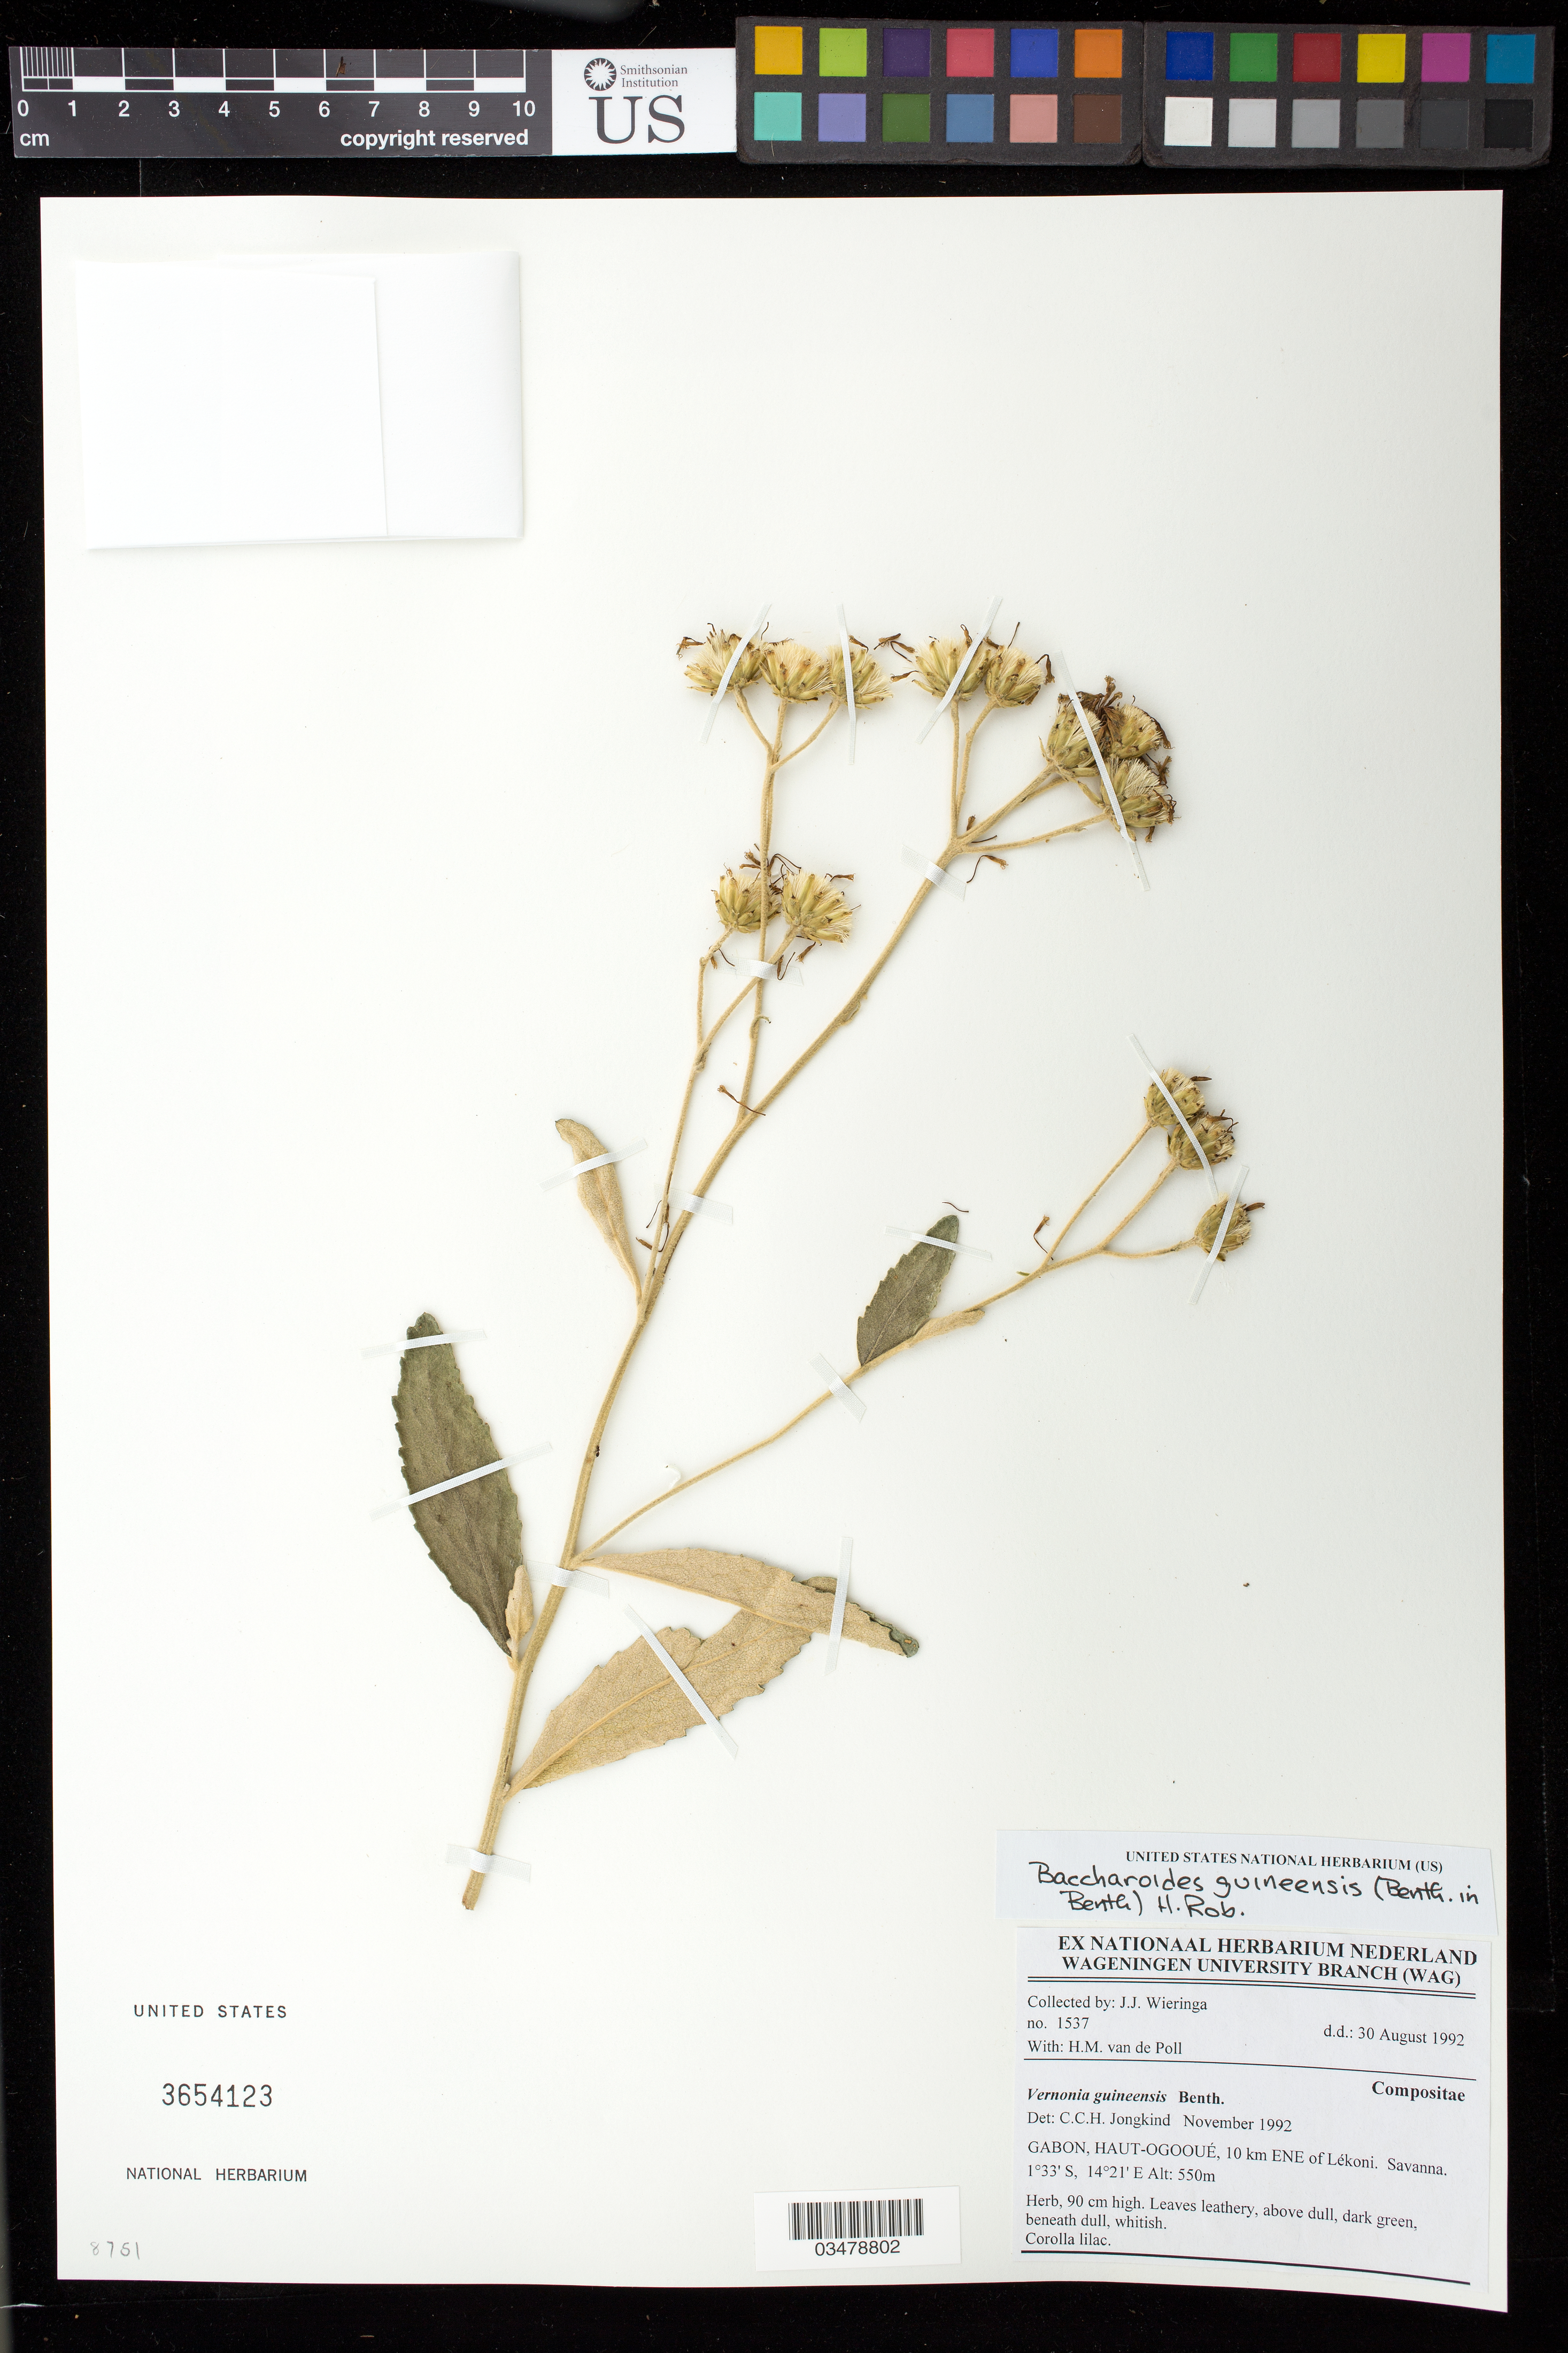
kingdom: Plantae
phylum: Tracheophyta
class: Magnoliopsida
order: Asterales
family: Asteraceae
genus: Baccharoides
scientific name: Baccharoides guineensis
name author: (Benth. in Benth. & Hook. f.) H. Rob.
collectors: J. J. Wieringa & H. van de Poll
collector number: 1537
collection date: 1992-08-30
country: Gabon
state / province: Haut-Ogooué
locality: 10 km ENE of Lekoni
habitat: Savanna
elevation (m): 550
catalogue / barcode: US 3654123